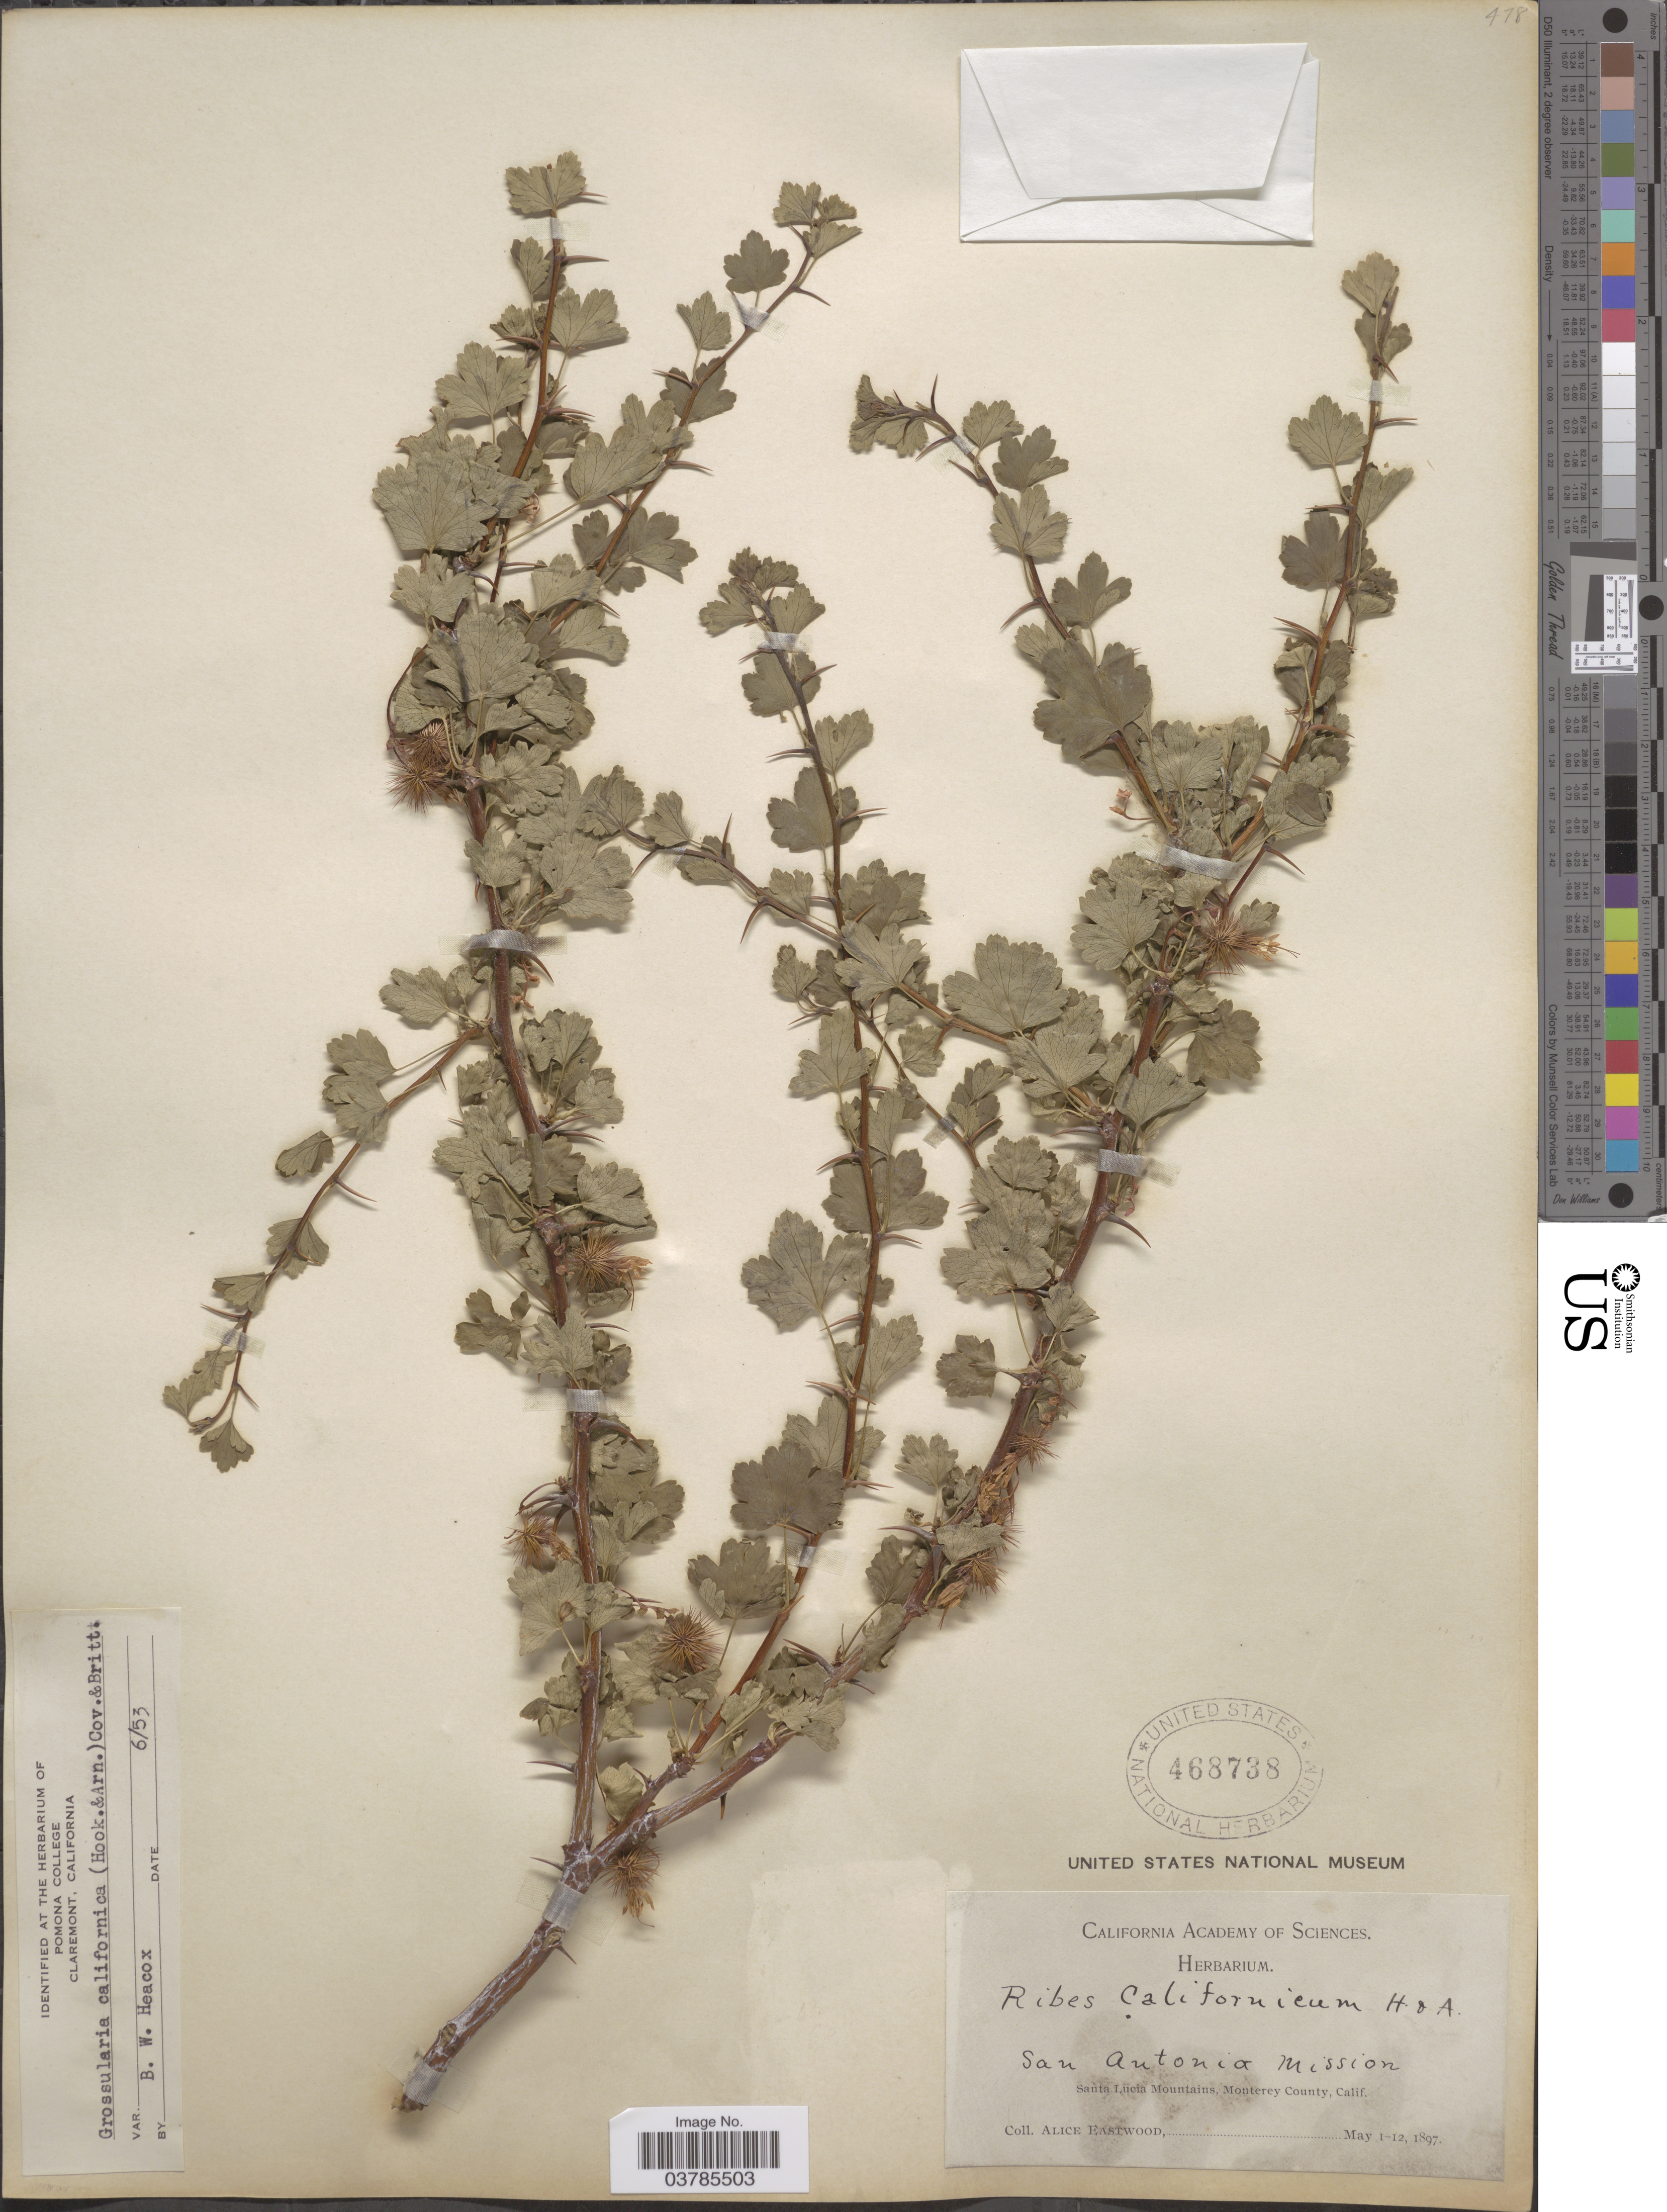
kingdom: Plantae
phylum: Tracheophyta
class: Magnoliopsida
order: Saxifragales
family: Grossulariaceae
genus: Ribes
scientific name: Ribes californicum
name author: Hook. & Arn.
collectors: A. Eastwood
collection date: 1897-05-01/1897-05-12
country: United States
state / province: California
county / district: Monterey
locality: San Antonia Mission. Santa Lucia Mountains, Monterey County.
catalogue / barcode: US 468738